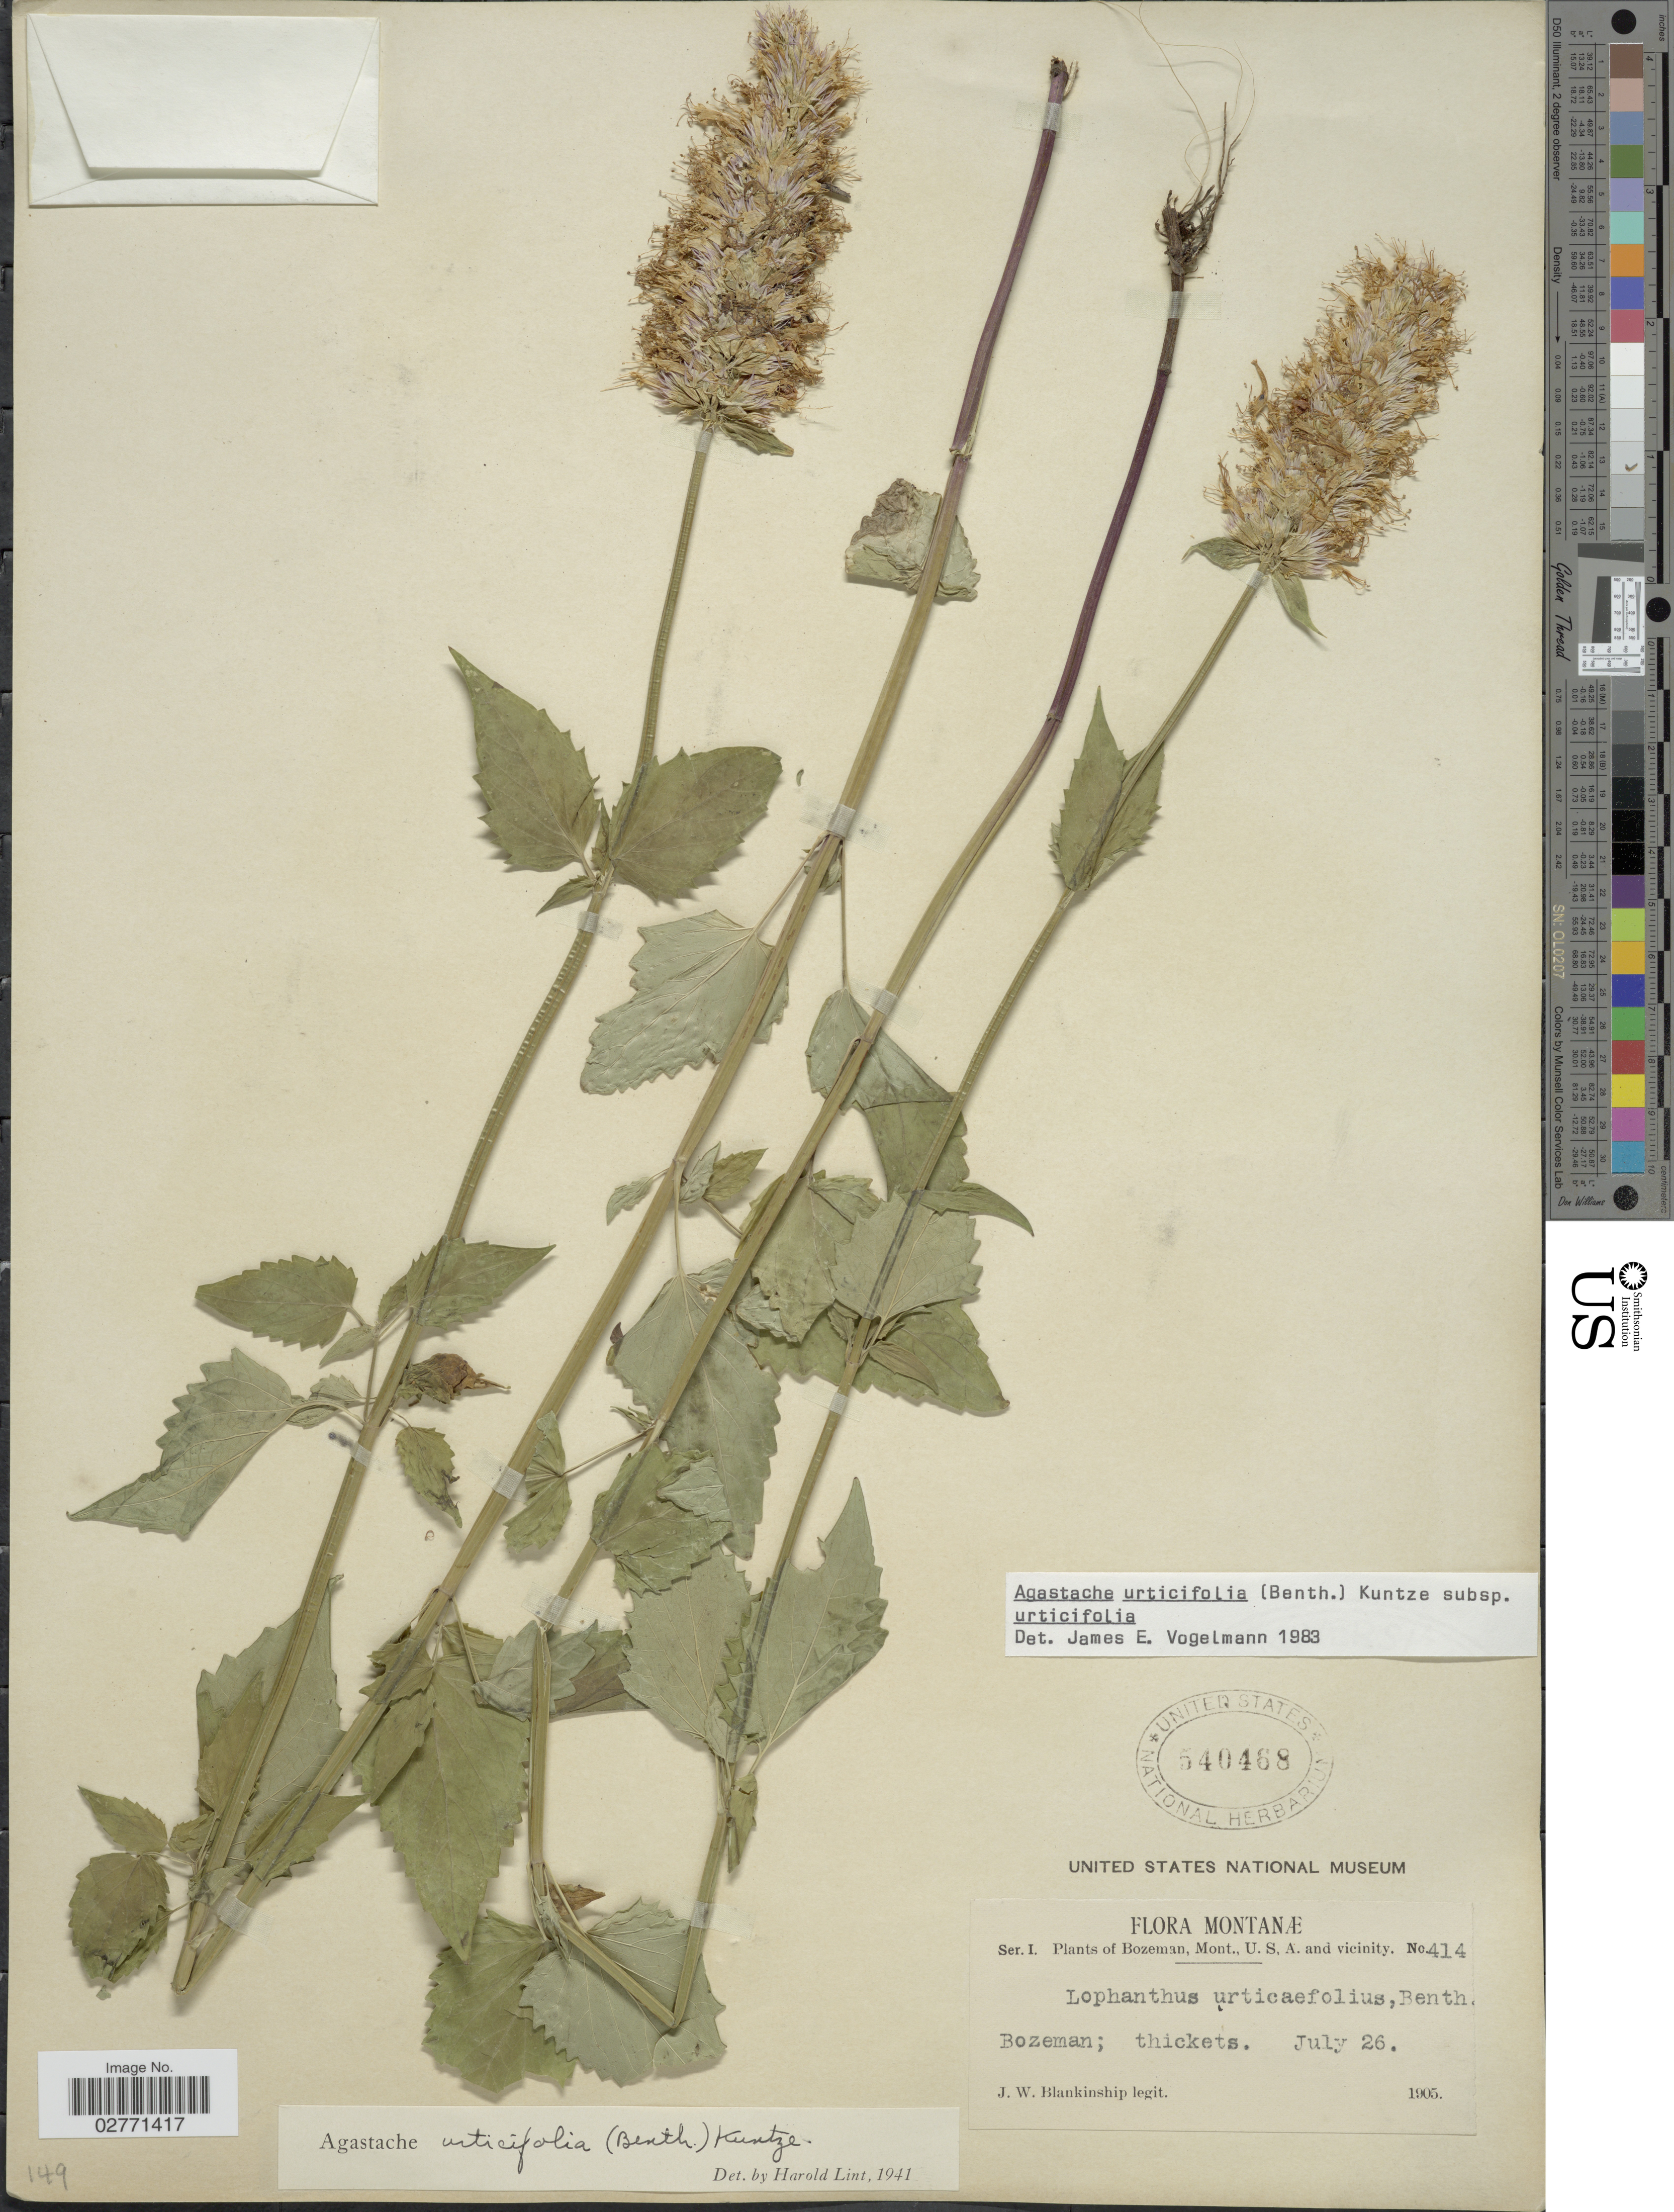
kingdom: Plantae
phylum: Tracheophyta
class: Magnoliopsida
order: Lamiales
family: Lamiaceae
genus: Agastache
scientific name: Agastache urticifolia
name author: (Benth.) Kuntze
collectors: J. W. Blankinship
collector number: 414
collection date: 1905-07-26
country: United States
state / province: Montana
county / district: Gallatin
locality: Bozeman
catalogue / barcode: US 540468